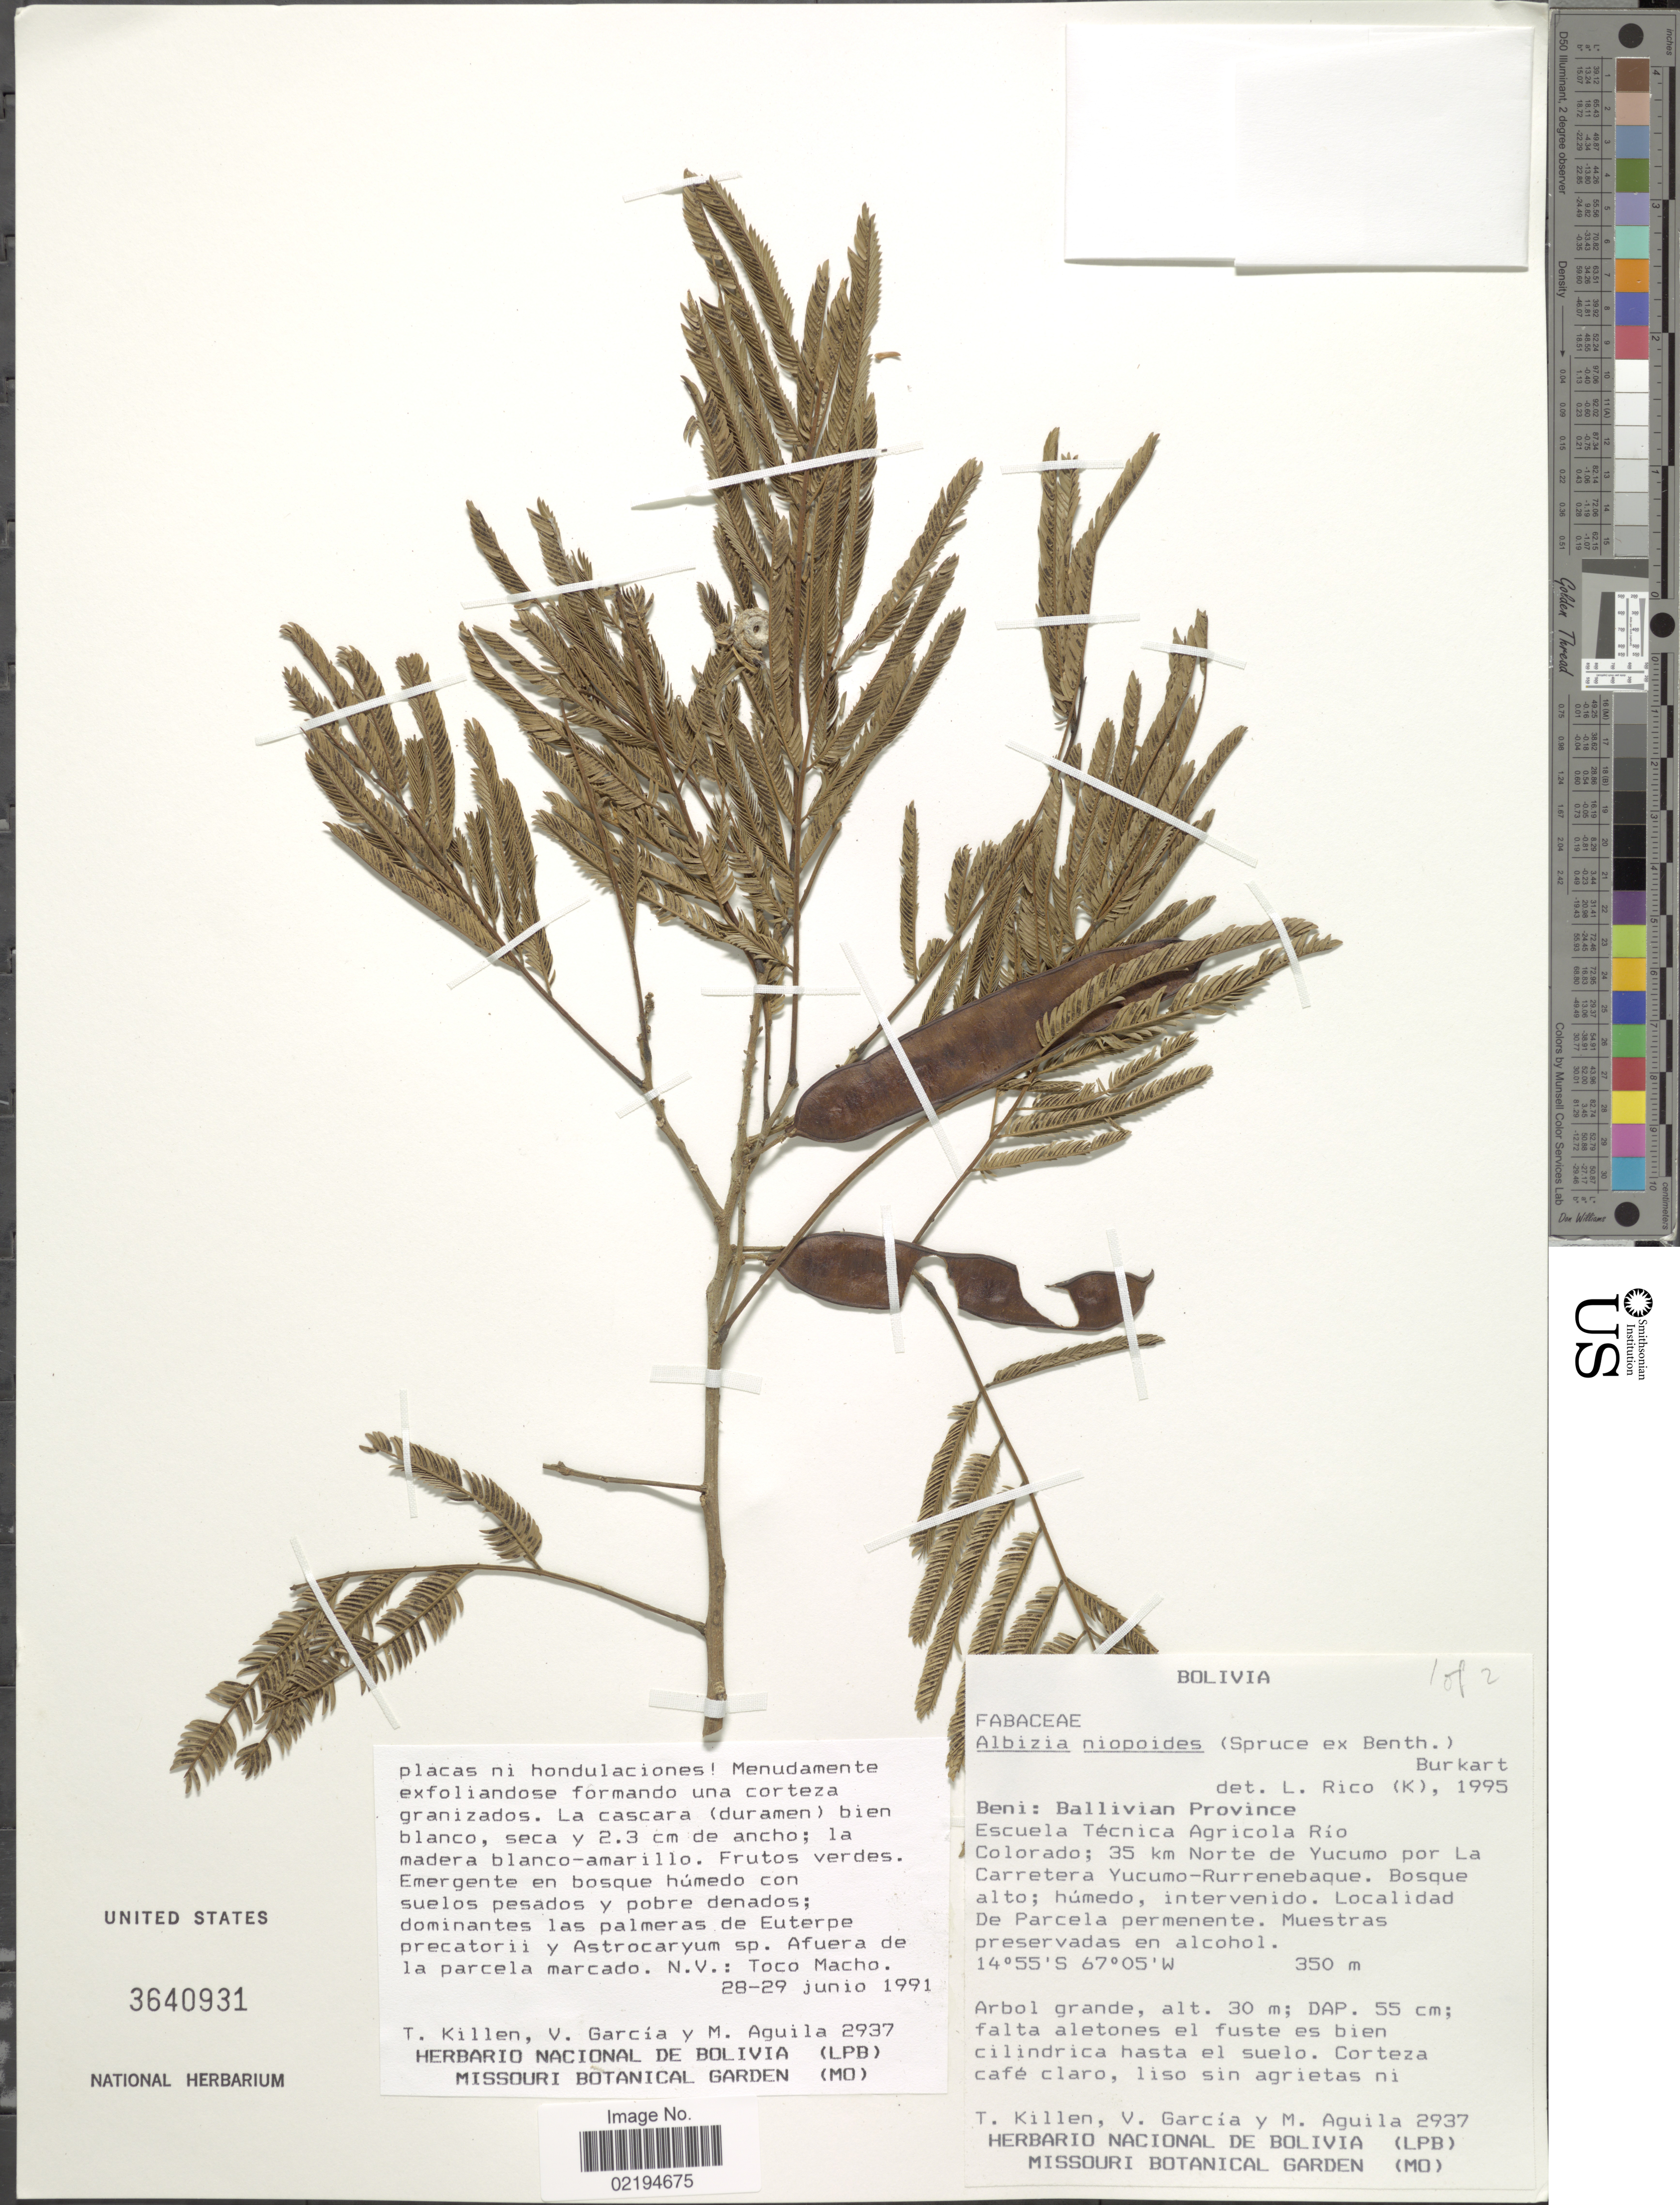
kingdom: Plantae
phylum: Tracheophyta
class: Magnoliopsida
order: Fabales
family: Fabaceae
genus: Pseudalbizzia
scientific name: Pseudalbizzia niopoides var. niopoides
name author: (Spruce ex Benth.) Koenen & Duno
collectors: T. Killen, V. Garcia & M. Aguila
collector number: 2937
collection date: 1991-06-28/1991-06-29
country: Bolivia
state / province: Beni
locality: Ballivian Province, Escuela Tecnica Agricola Rio Colorado; 35 km Norte de Yucumo por La Carretera Yucumo-Rurrenebaque, Localidad De Parcela permenente.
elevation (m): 350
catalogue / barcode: US 3640931